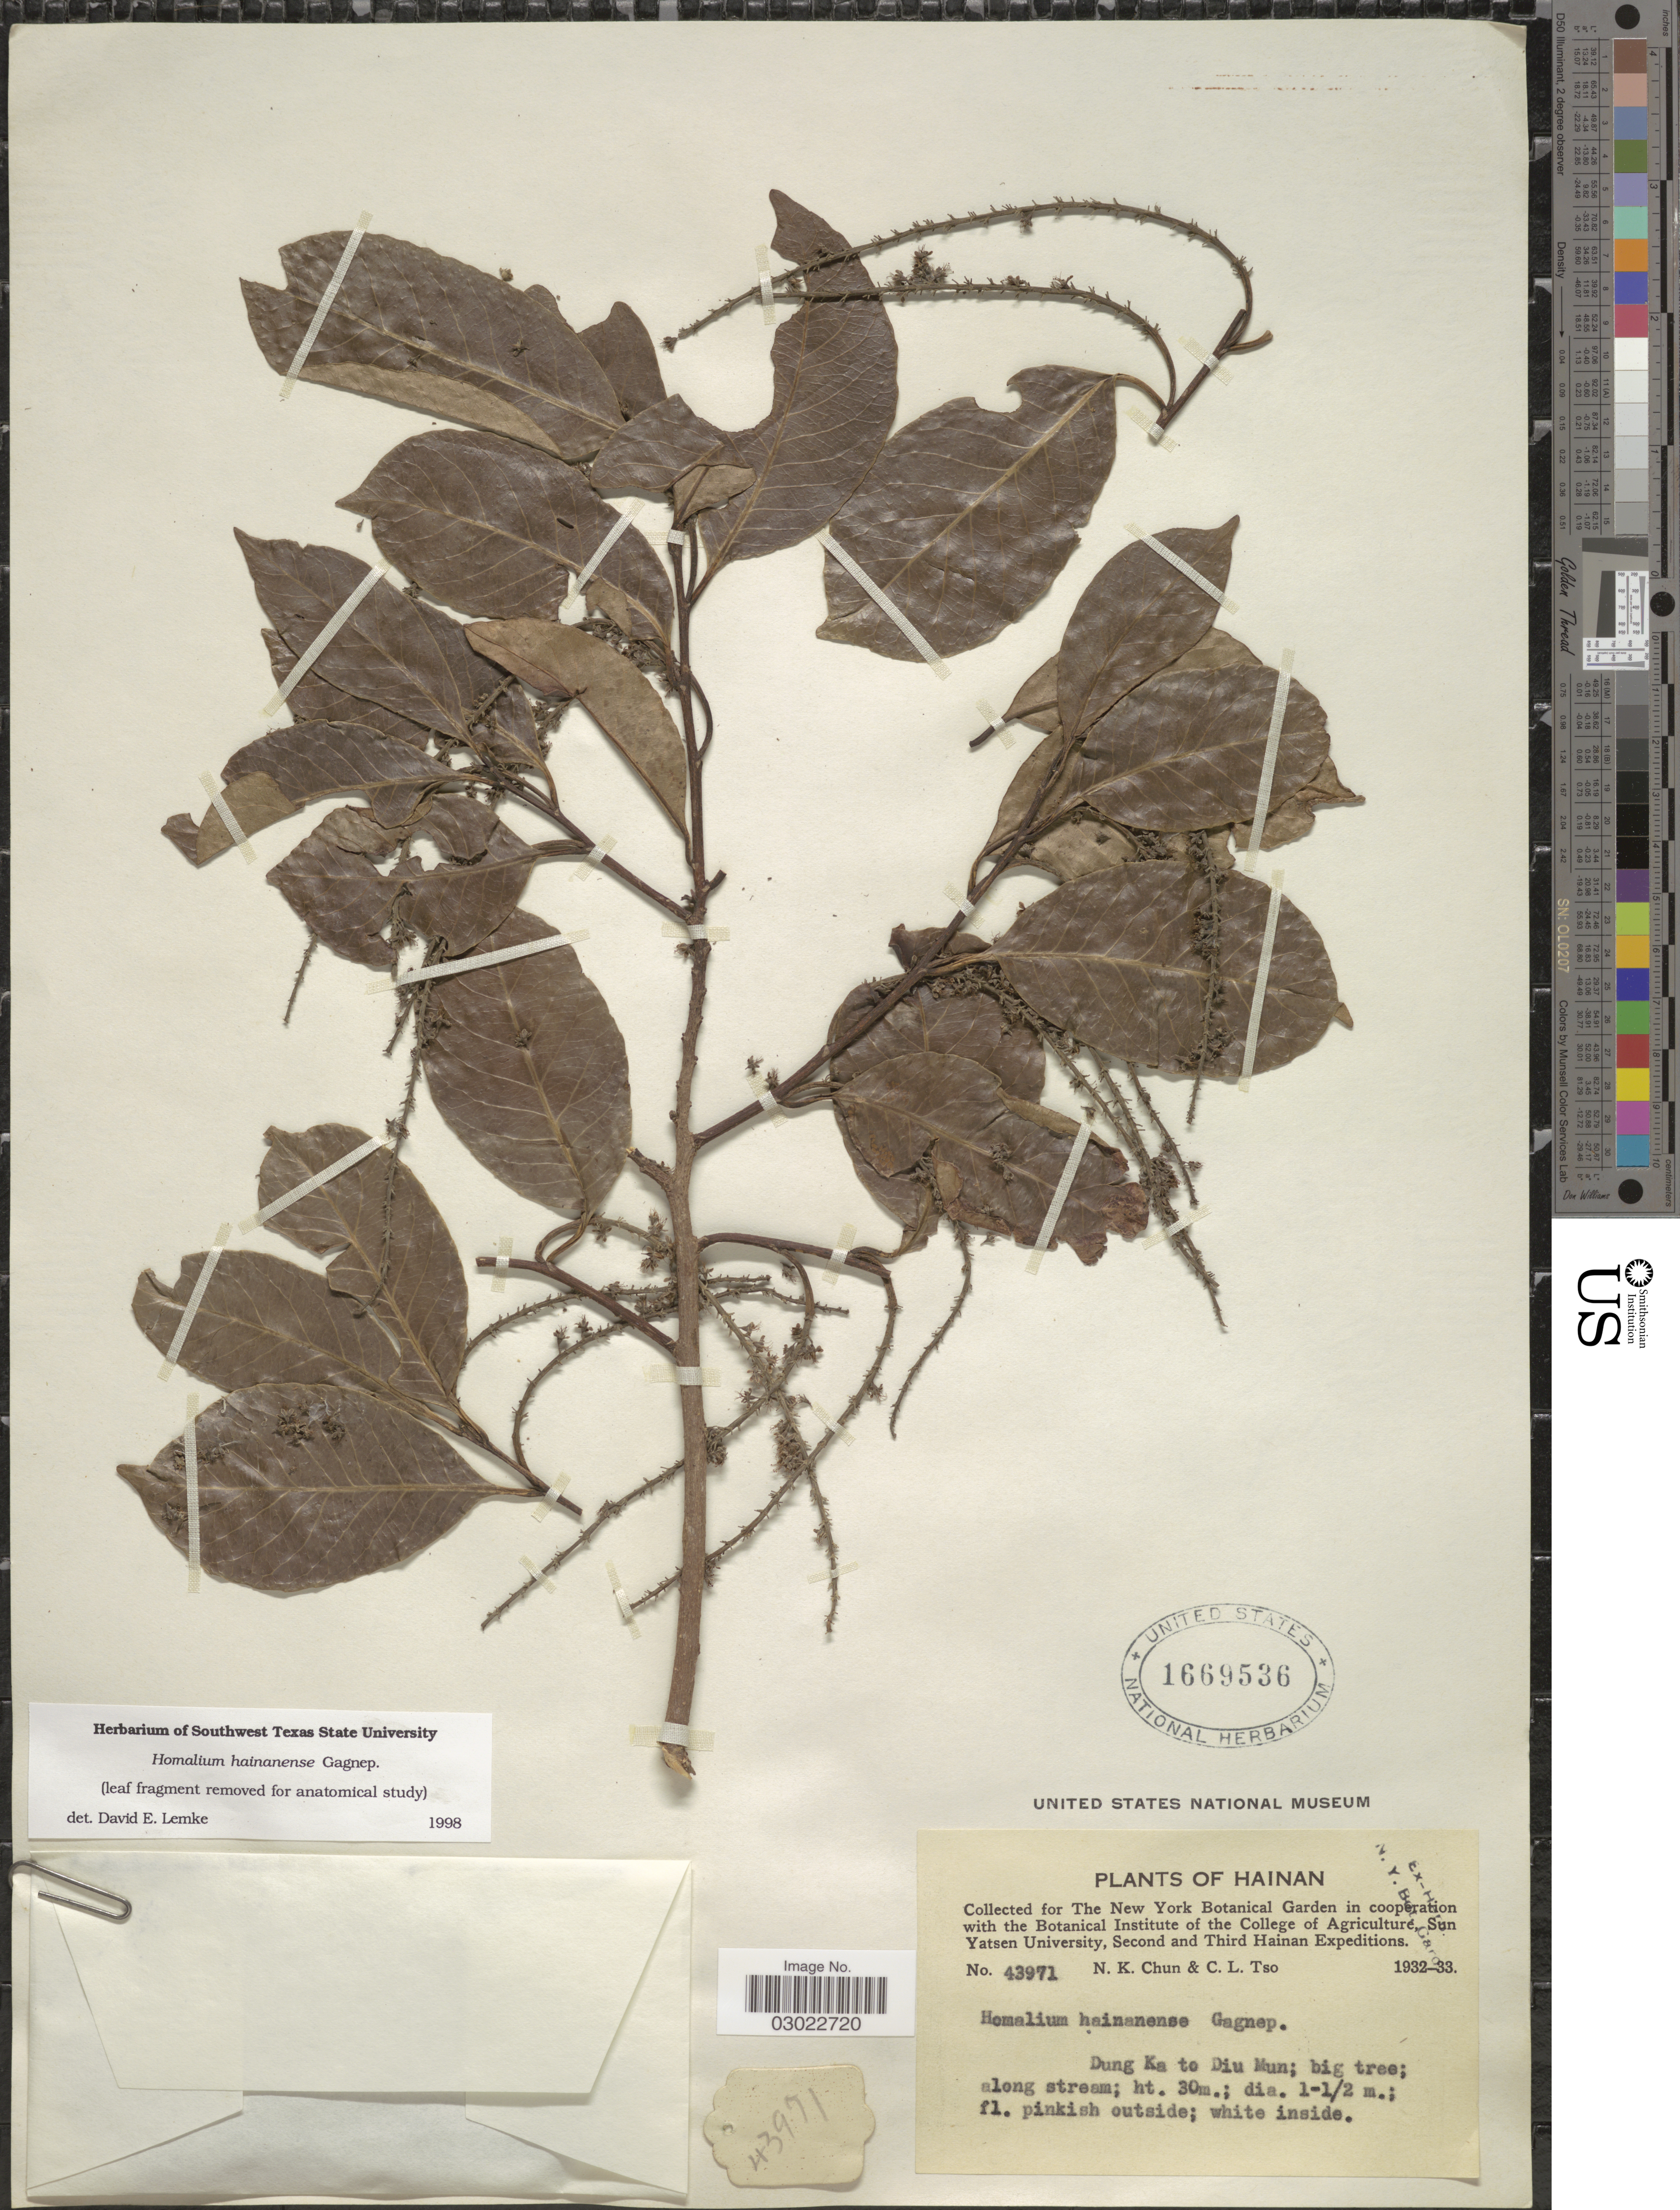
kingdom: Plantae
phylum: Tracheophyta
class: Magnoliopsida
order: Malpighiales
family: Salicaceae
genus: Homalium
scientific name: Homalium hainanense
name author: Gagnep.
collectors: N. K. Chun & C. Tso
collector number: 43971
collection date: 1932/1933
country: China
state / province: Hainan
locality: Dung Ka to Diu Mun.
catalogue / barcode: US 1669536